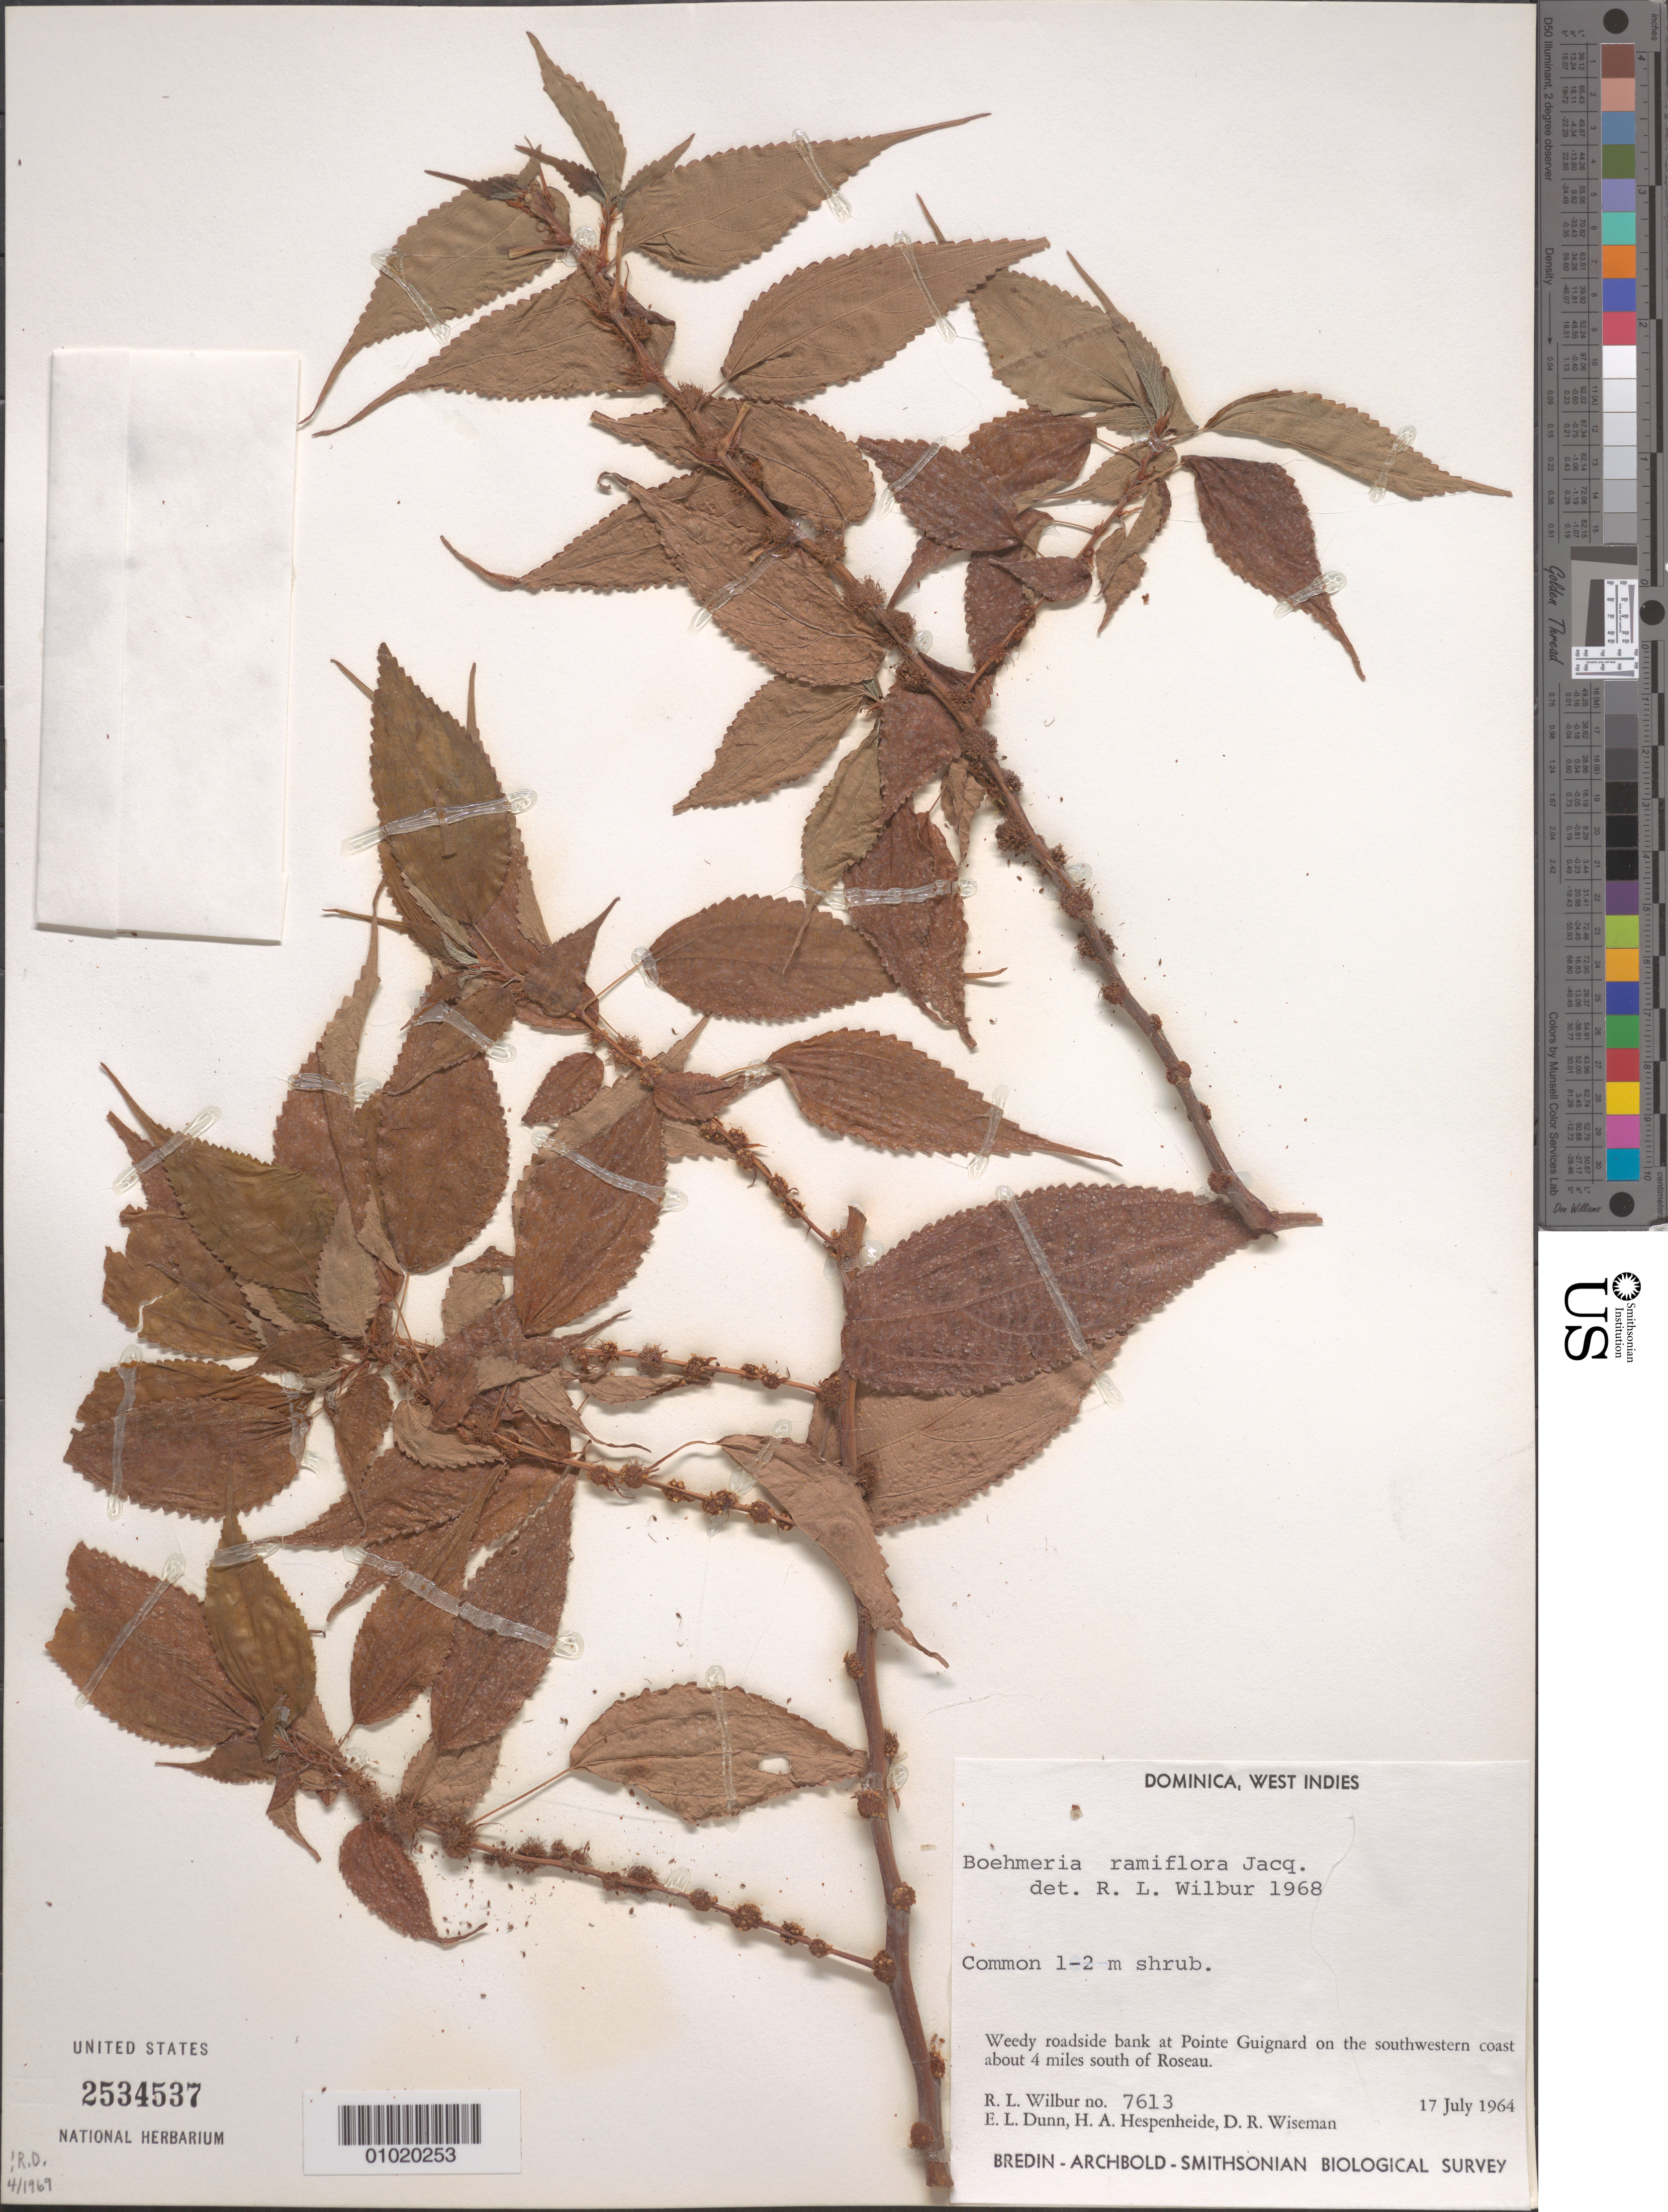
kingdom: Plantae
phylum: Tracheophyta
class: Magnoliopsida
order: Rosales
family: Urticaceae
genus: Boehmeria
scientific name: Boehmeria ramiflora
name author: Jacq.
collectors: R. L. Wilbur, E. Dunn, H. A. Hespenheide & D. R. Wiseman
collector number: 7613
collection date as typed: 17 Jul 1964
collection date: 1964-07-17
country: Dominica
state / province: St. George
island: Dominica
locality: Weedy roadside bank at Pointe Guignard on the southwestern coast about 4 miles south of Roseau.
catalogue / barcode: US 2534537